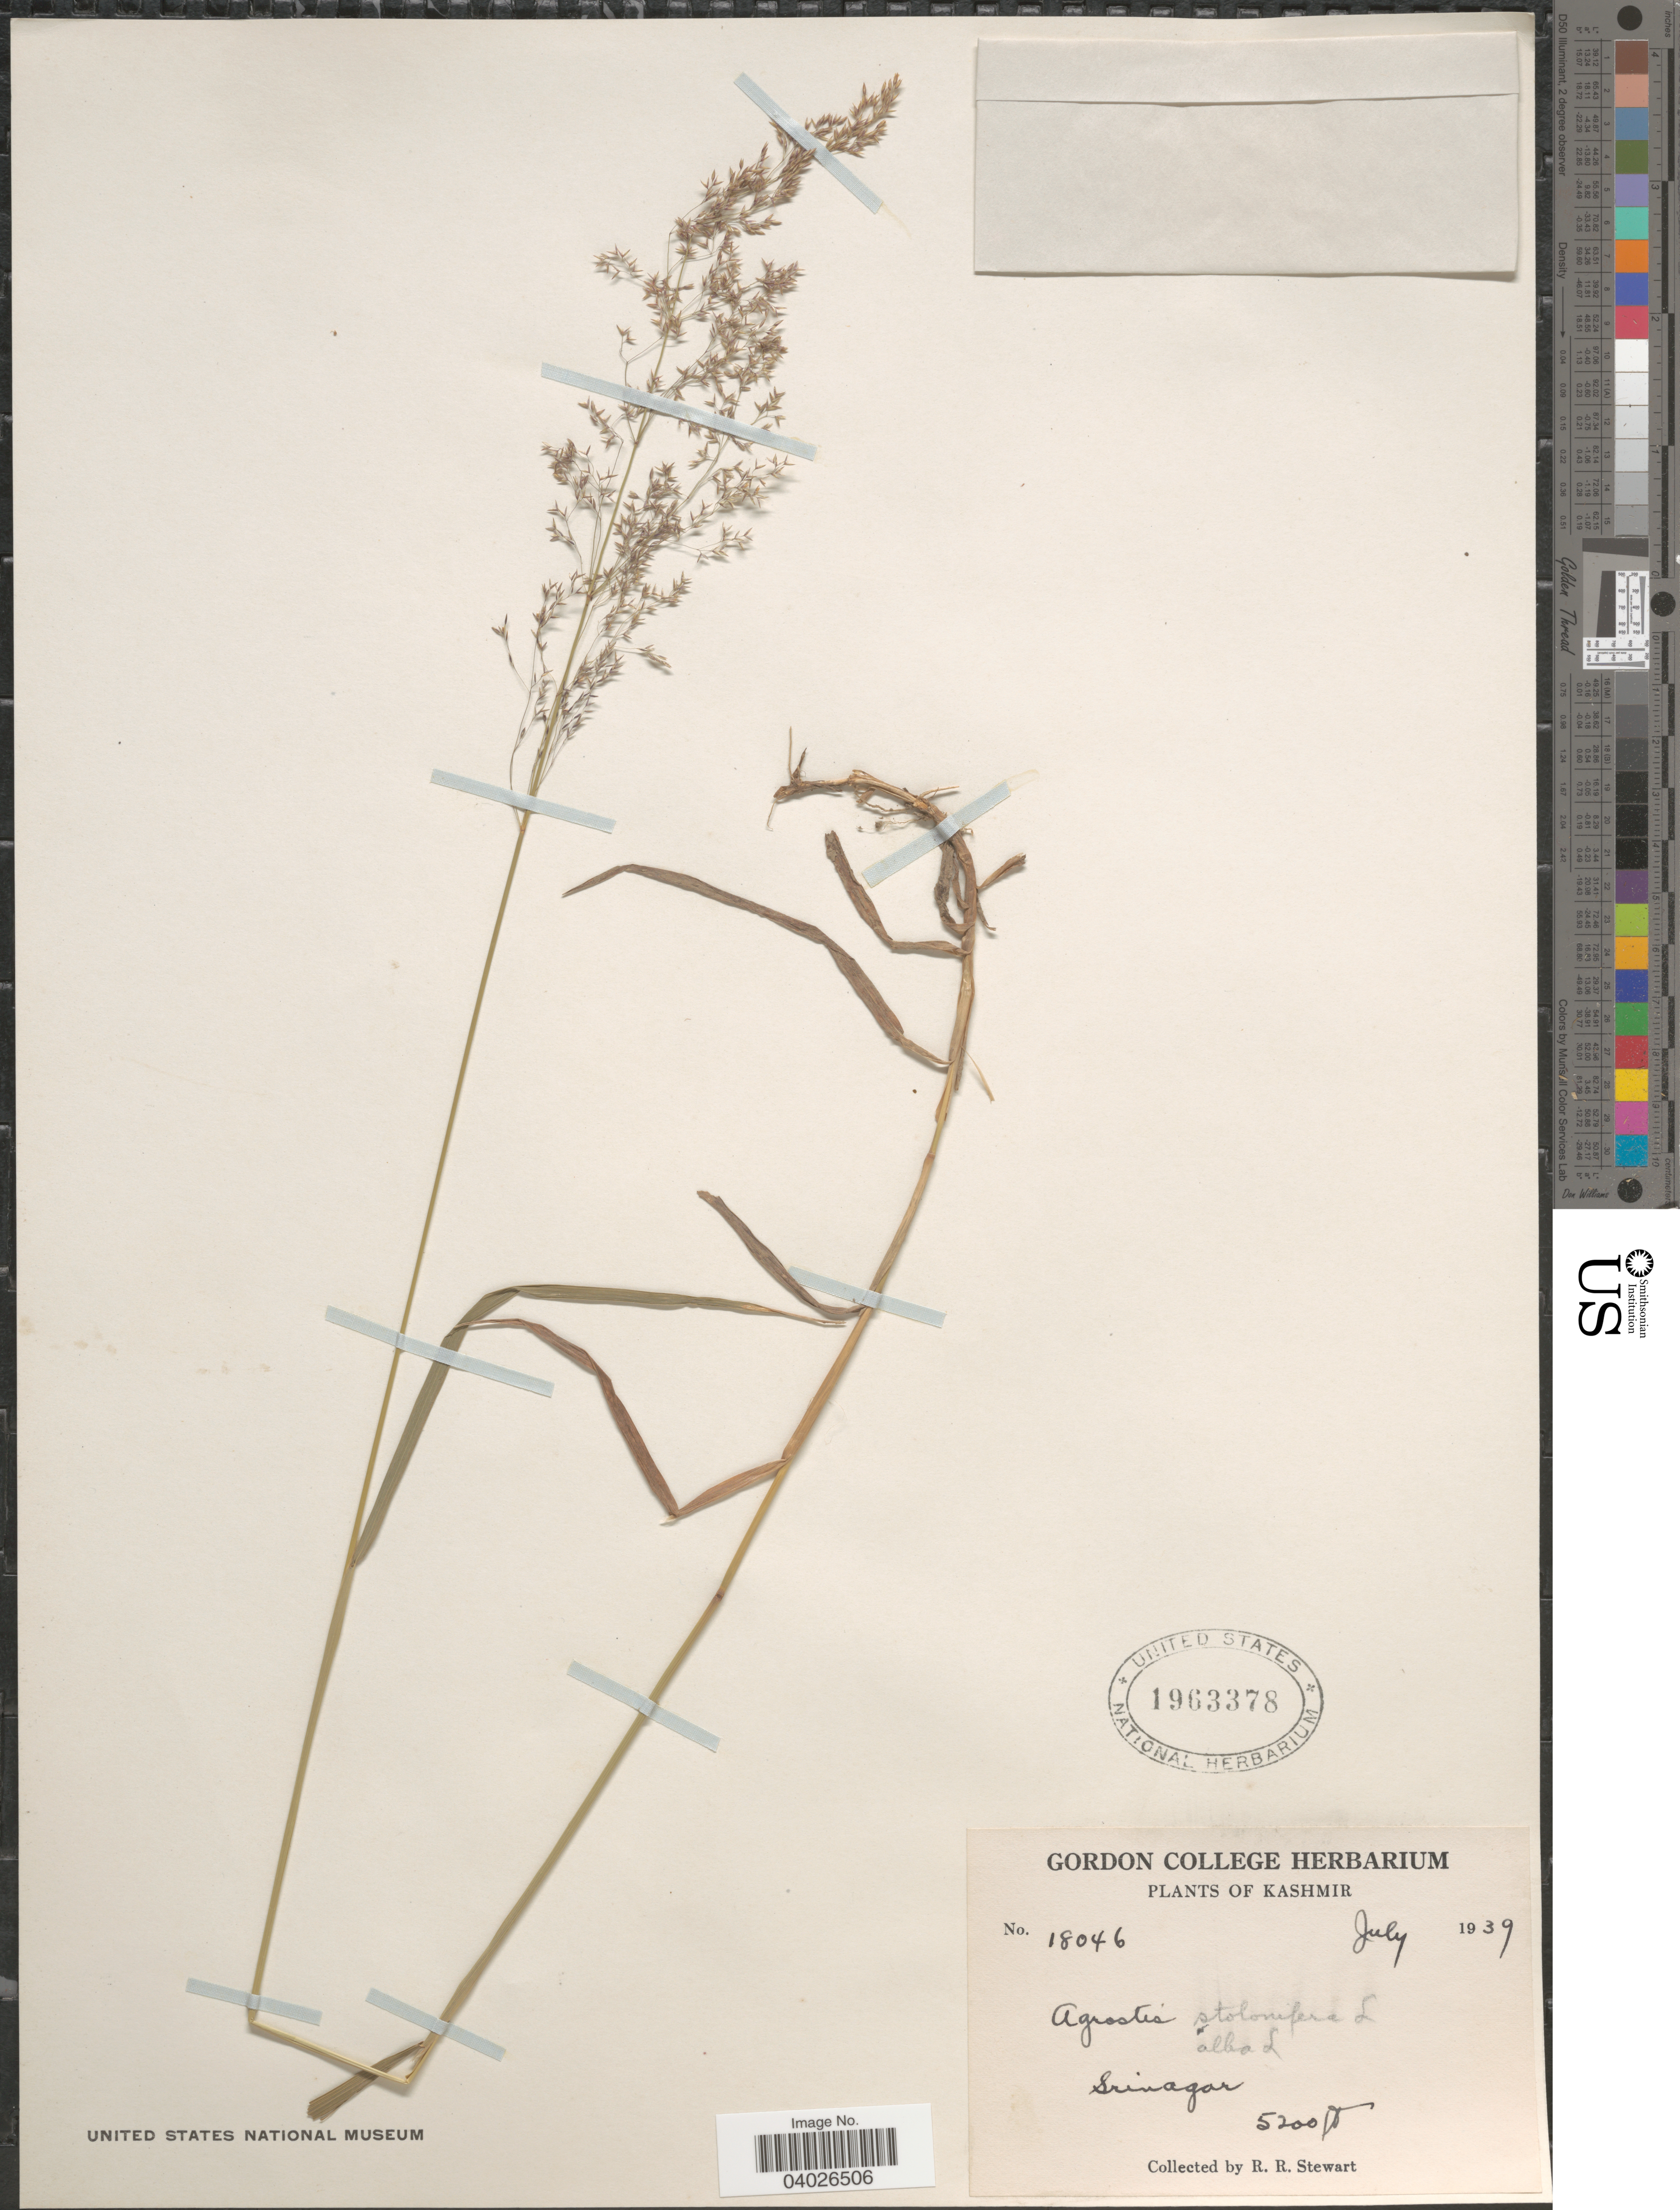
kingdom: Plantae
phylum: Tracheophyta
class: Liliopsida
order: Poales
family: Poaceae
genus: Agrostis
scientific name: Agrostis stolonifera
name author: L.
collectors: R. Stewart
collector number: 18046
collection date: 1939-07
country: India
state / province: Jammu and Kashmir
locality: Kashmir. Srinagar.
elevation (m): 1585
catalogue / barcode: US 1963378